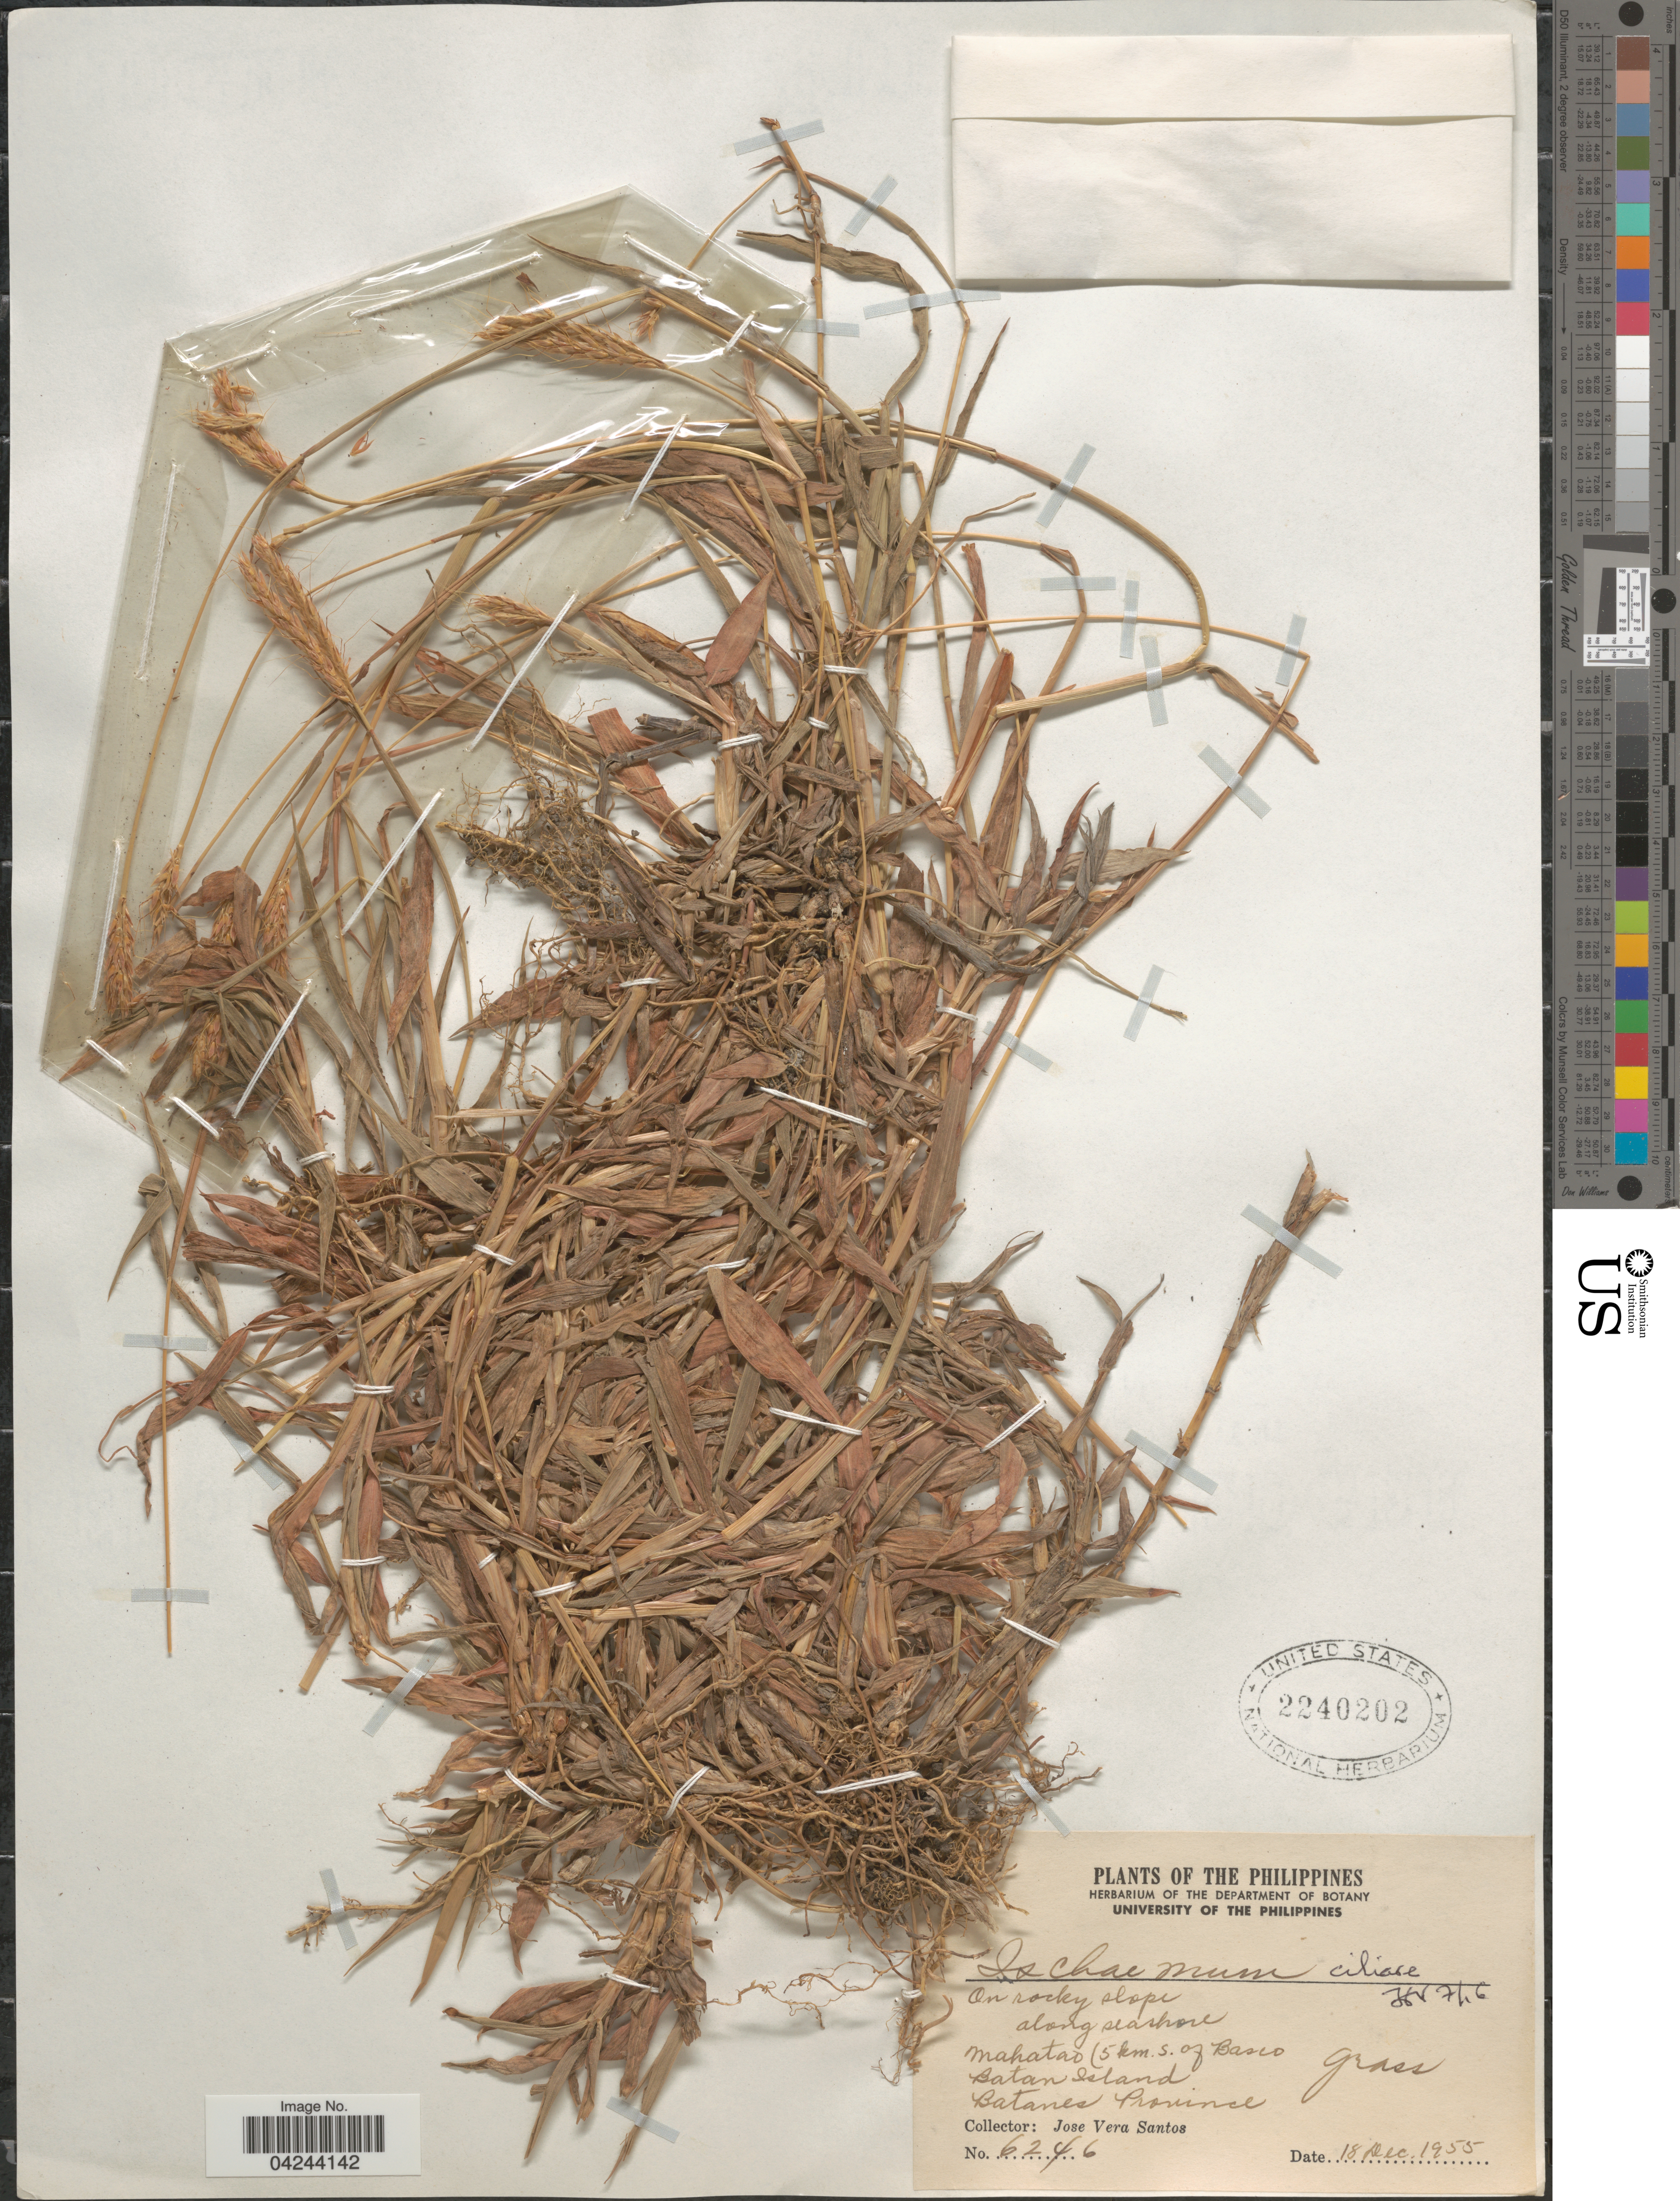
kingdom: Plantae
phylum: Tracheophyta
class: Liliopsida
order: Poales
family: Poaceae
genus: Ischaemum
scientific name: Ischaemum ciliare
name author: Retz.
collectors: J. Vera Santos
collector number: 6246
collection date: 1955-12-18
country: Philippines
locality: Mahatao (5 km.S.of Basco). Batan Island. Batanes Province.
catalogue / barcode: US 2240202